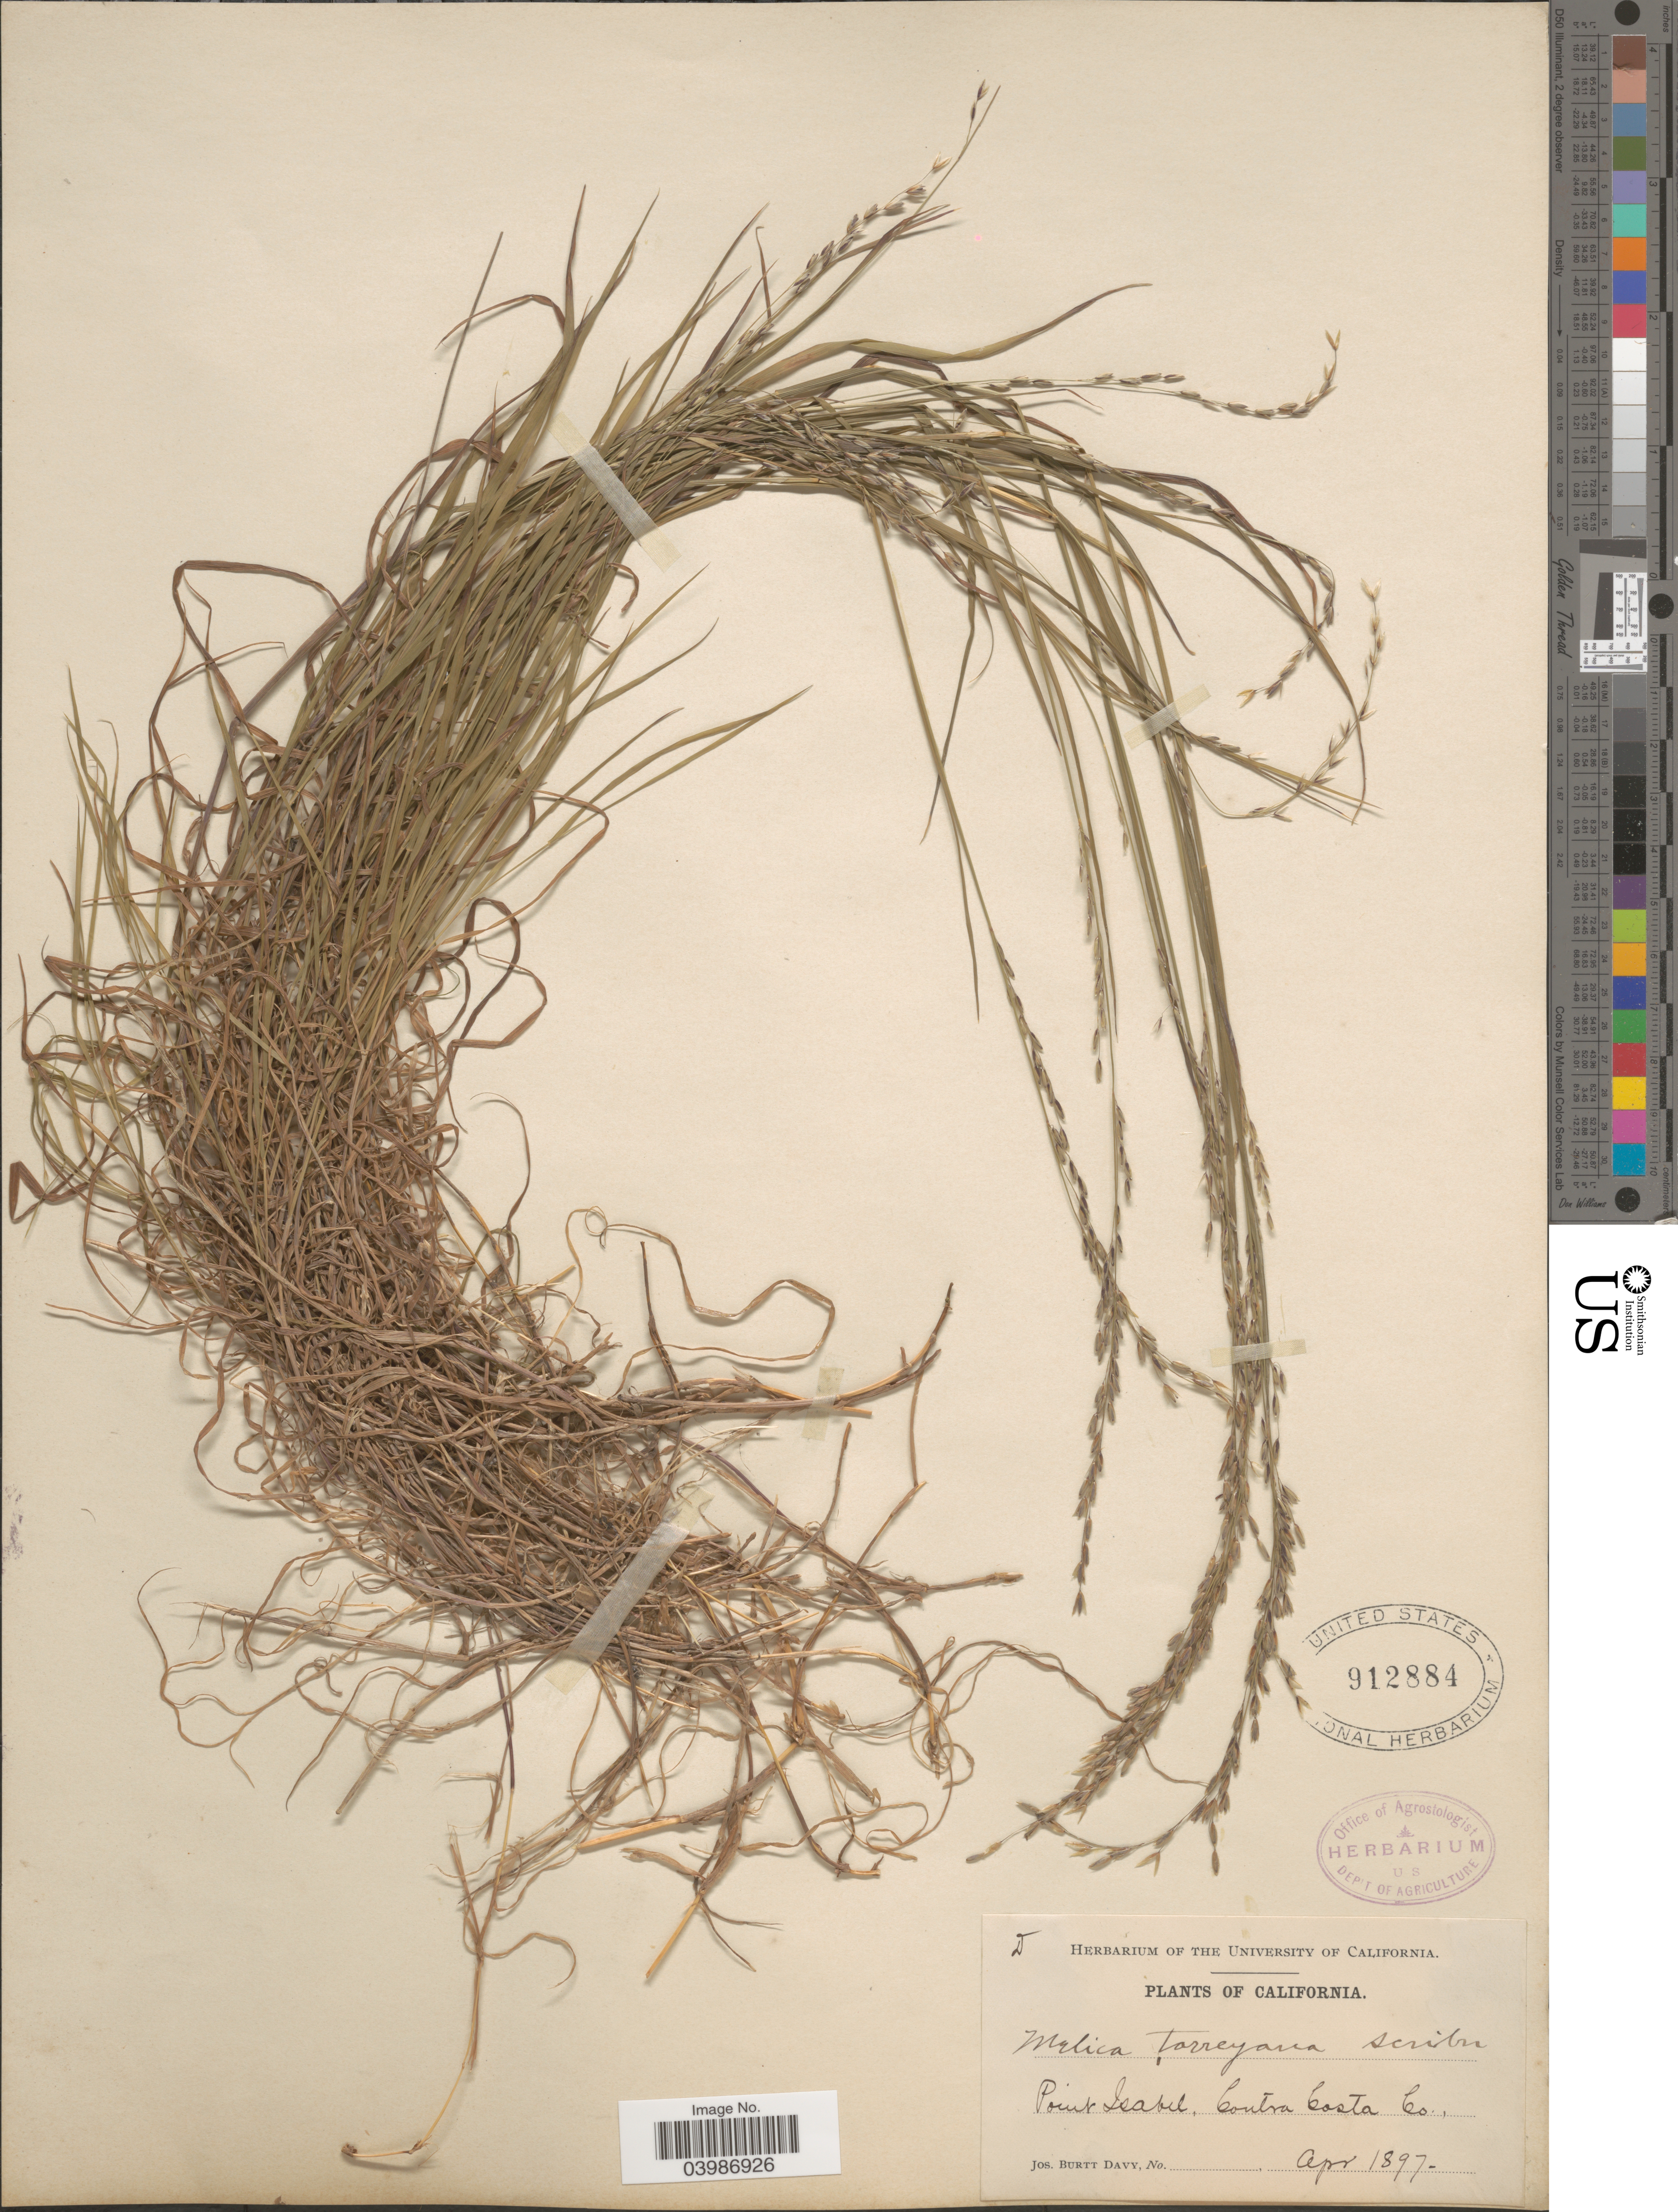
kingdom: Plantae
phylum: Tracheophyta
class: Liliopsida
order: Poales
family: Poaceae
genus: Melica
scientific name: Melica torreyana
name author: Scribn.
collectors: J. Burtt Davy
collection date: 1897-04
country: United States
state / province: California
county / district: Contra Costa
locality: Point Isabel, Contra Costa Co.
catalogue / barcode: US 912884